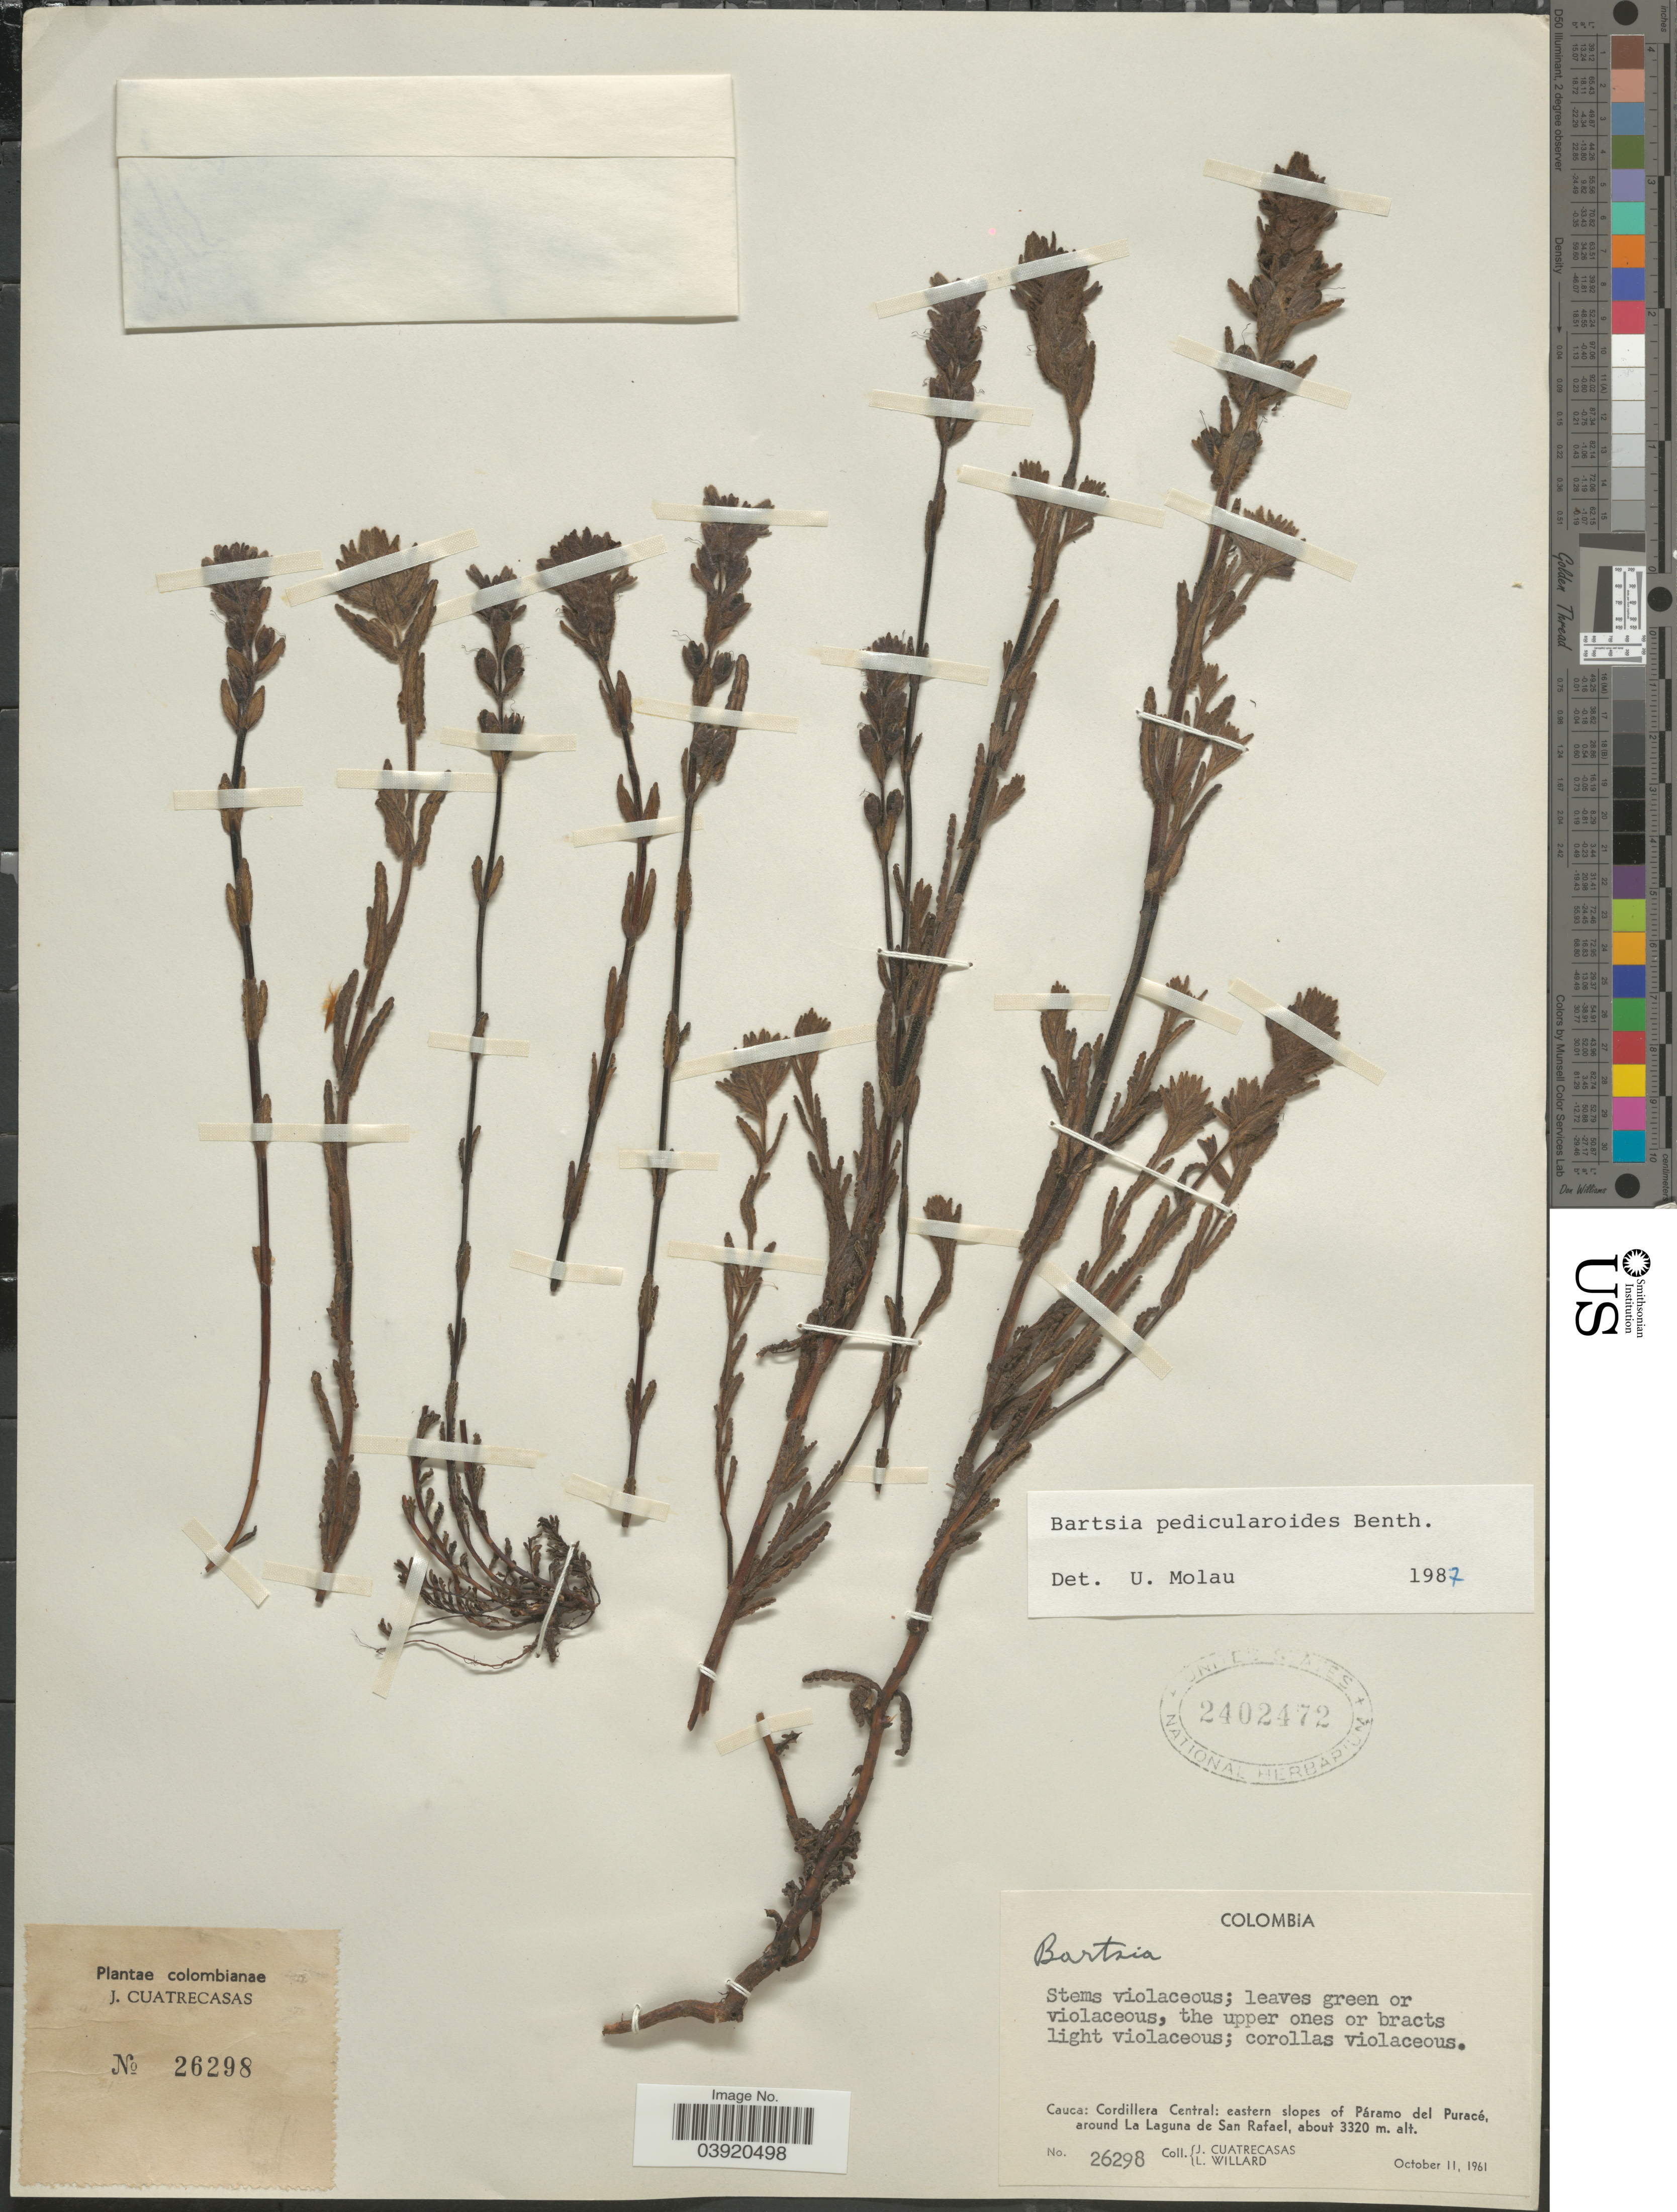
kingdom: Plantae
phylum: Tracheophyta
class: Magnoliopsida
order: Lamiales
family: Orobanchaceae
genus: Bartsia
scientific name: Bartsia pedicularoides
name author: Benth.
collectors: J. Cuatrecasas & L. Willard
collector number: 26298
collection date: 1961-10-11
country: Colombia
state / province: Cauca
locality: Cordillera Central: eastern slopes of Páramo del Puracé, aroung La Laguna de San Rafael.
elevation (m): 3320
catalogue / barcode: US 2402472